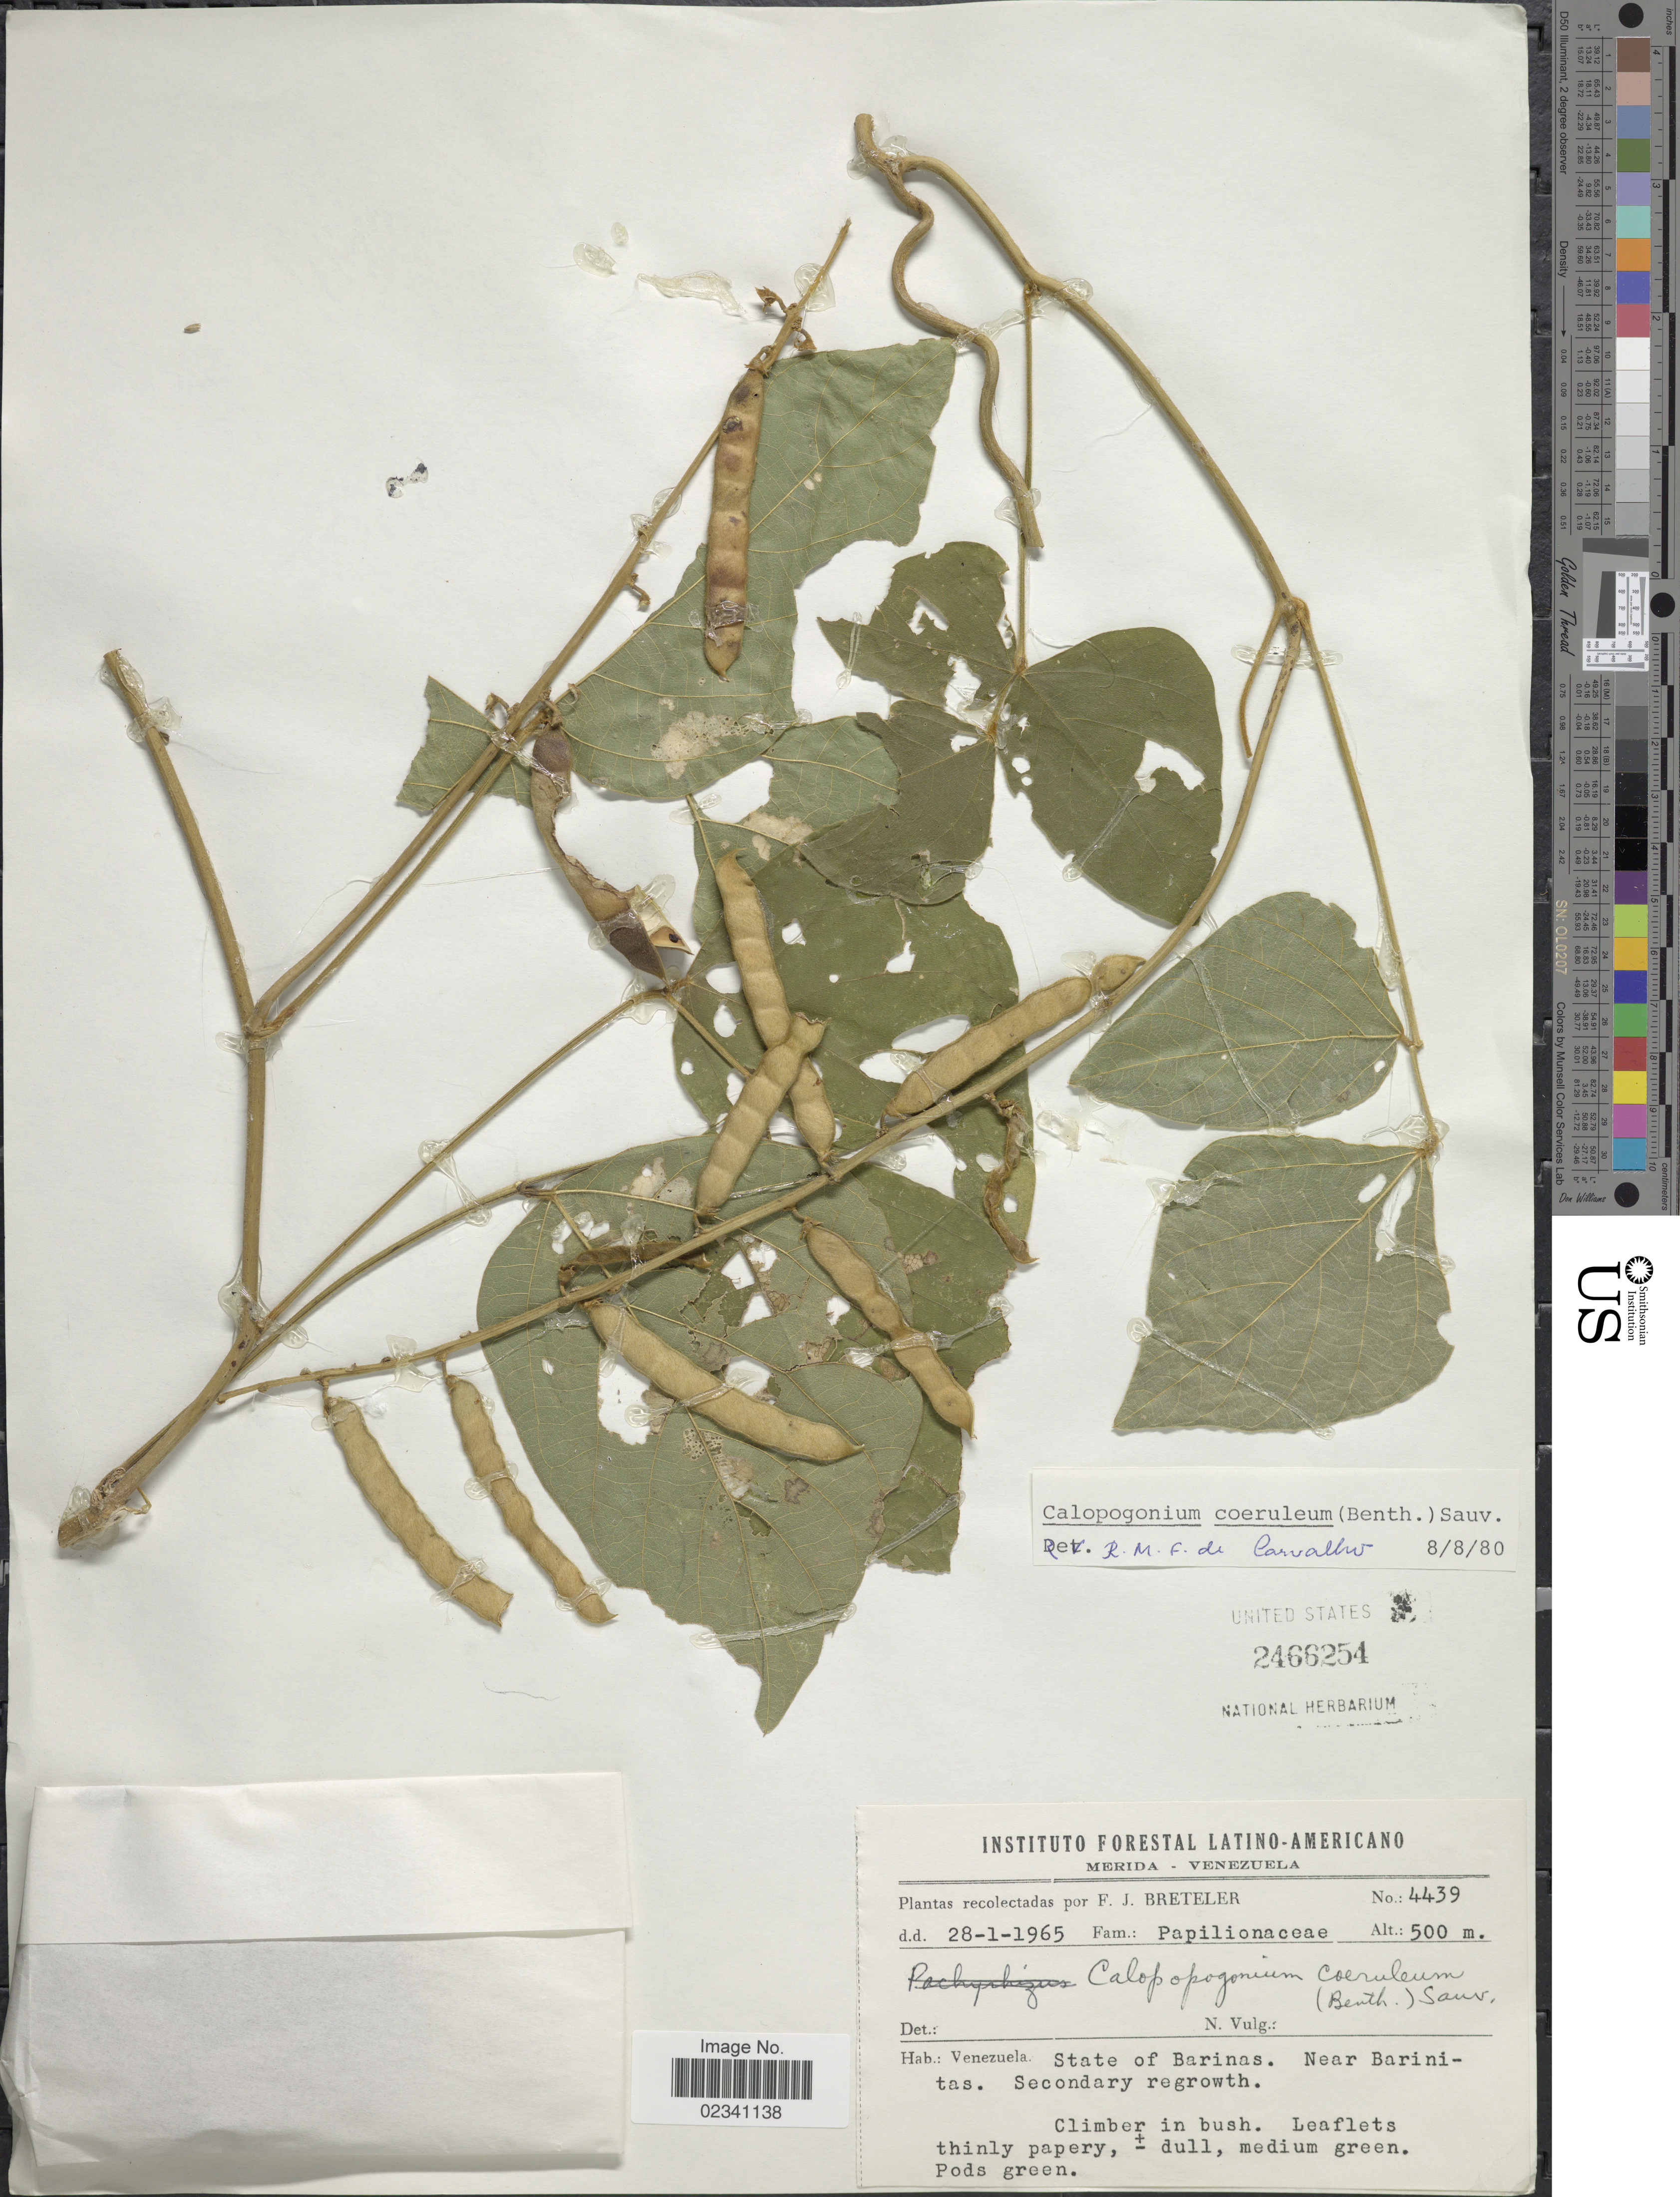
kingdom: Plantae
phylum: Tracheophyta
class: Magnoliopsida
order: Fabales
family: Fabaceae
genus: Calopogonium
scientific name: Calopogonium caeruleum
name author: (Benth.) C. Wright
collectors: F. J. Breteler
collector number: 4439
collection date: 1965-01-28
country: Venezuela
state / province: Barinas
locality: Near Barinitas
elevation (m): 500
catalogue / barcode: US 2466254